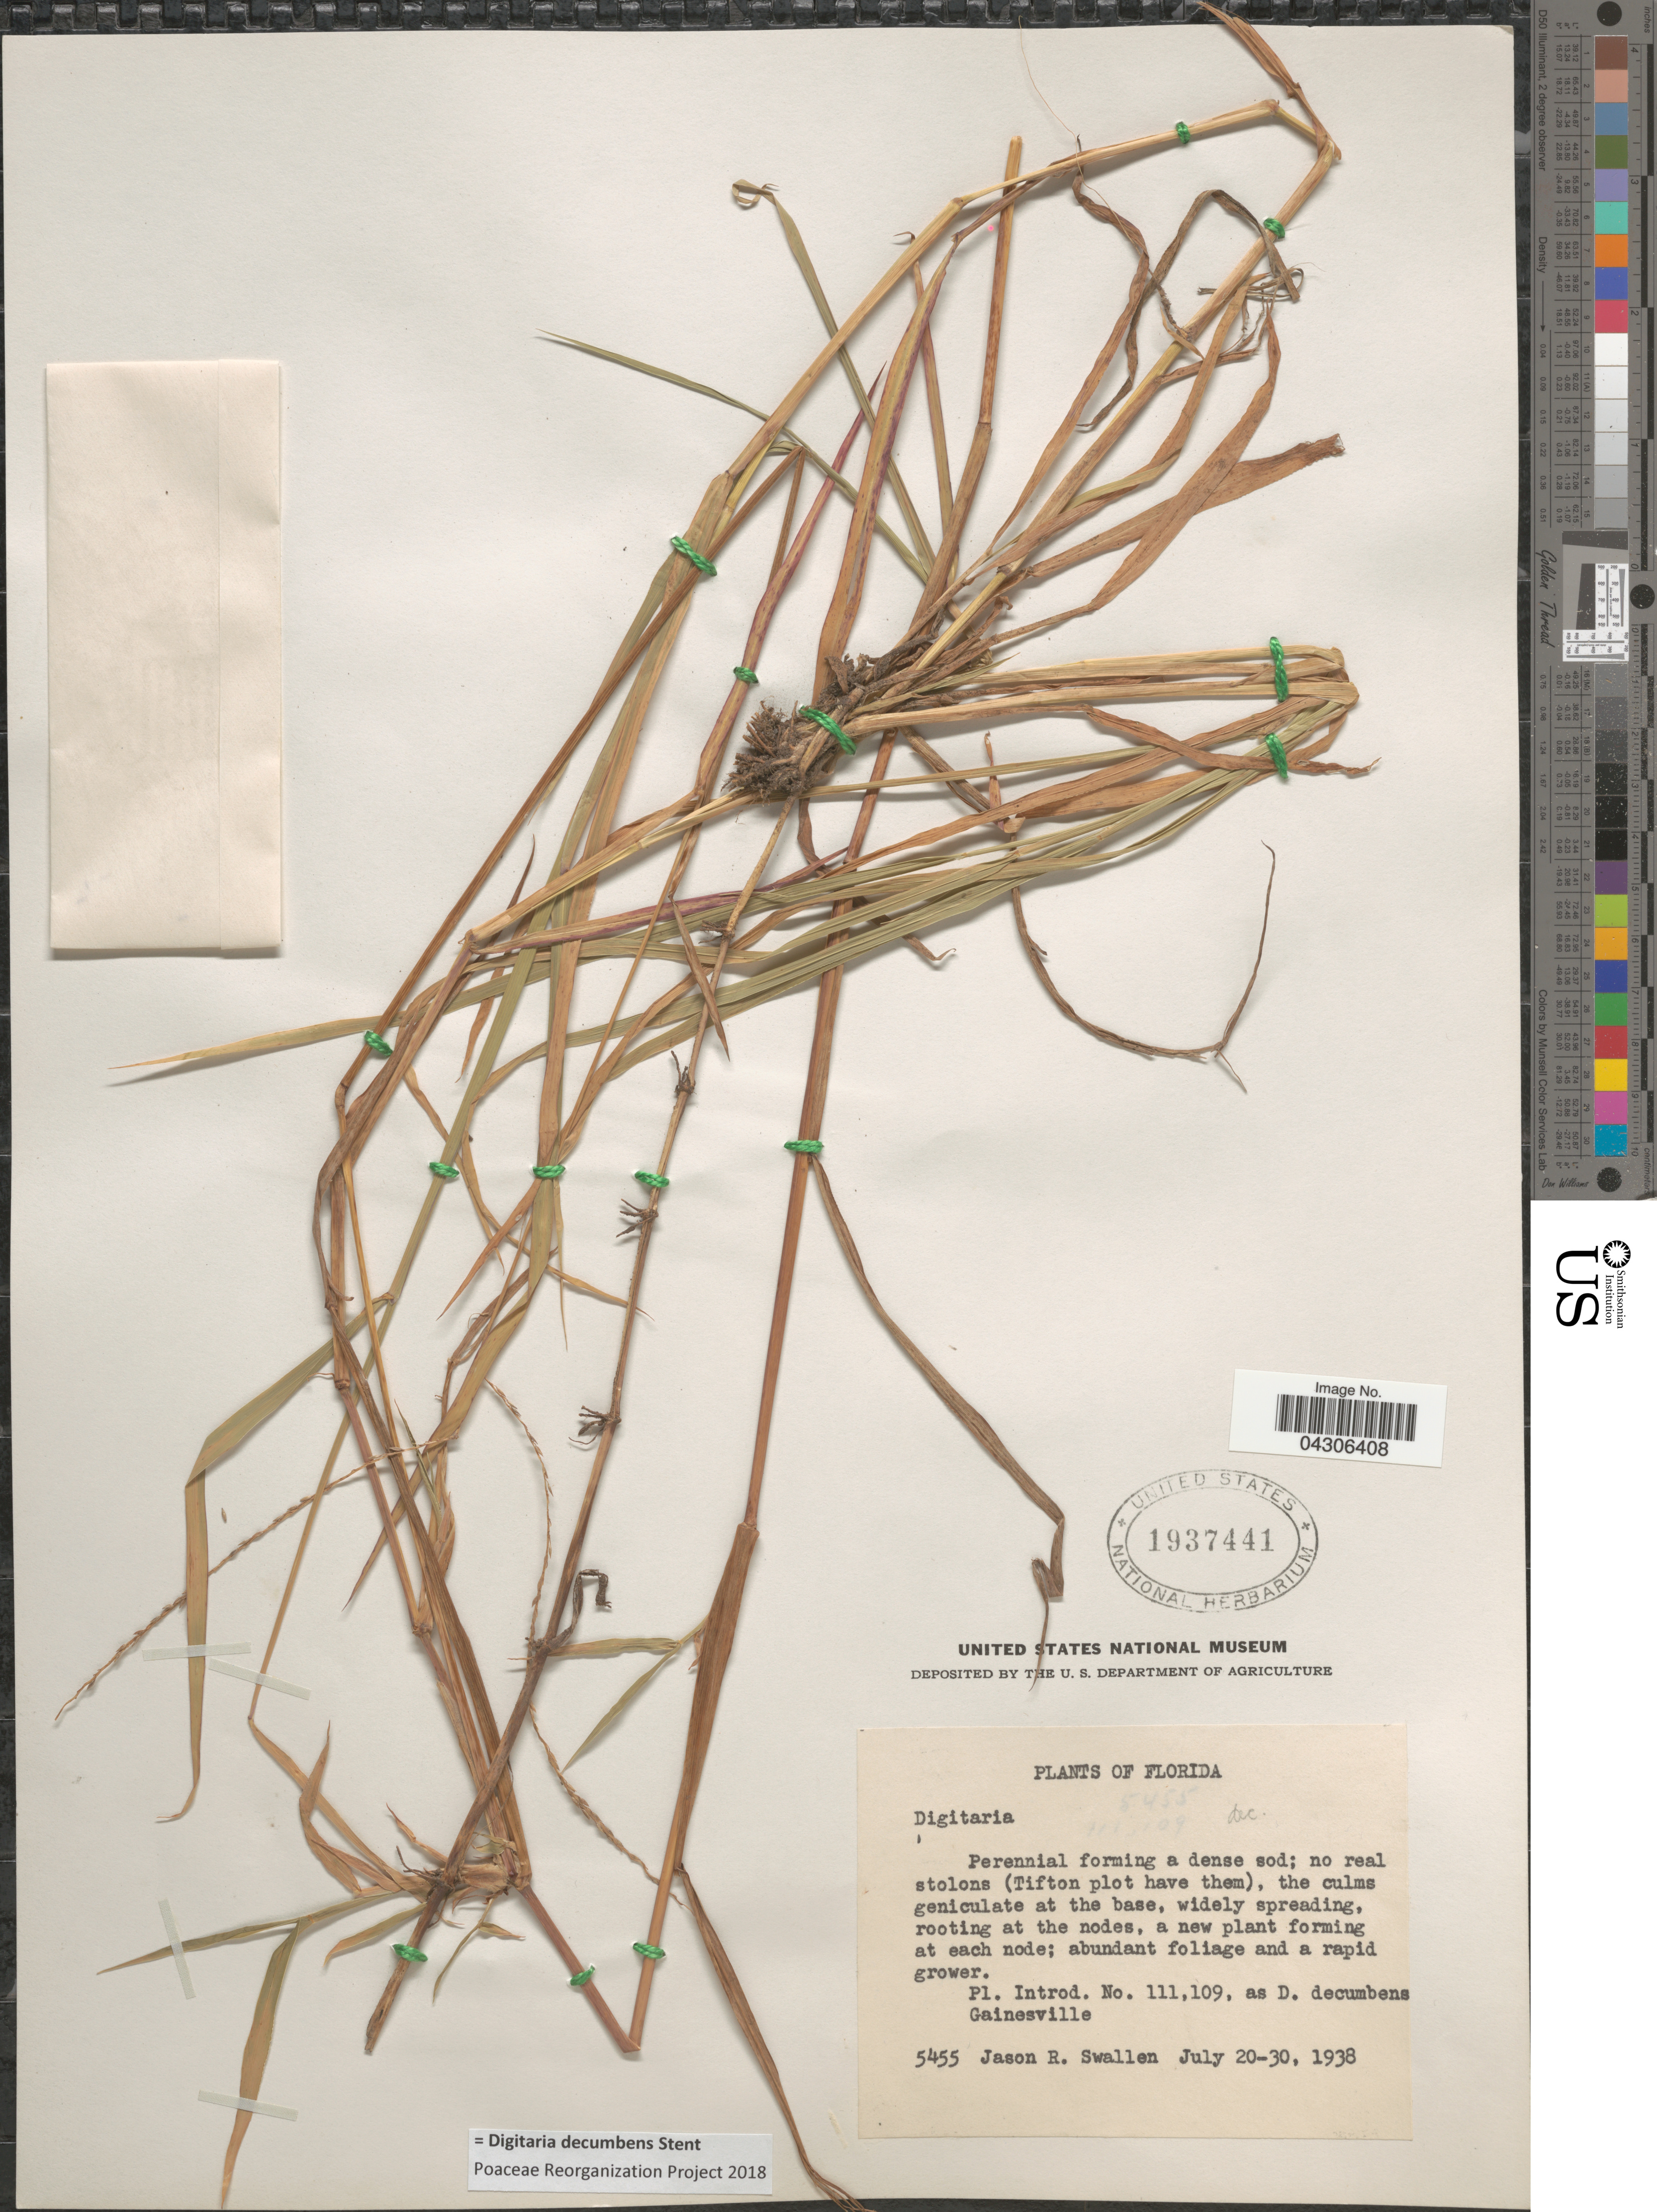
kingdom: Plantae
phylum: Tracheophyta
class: Liliopsida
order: Poales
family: Poaceae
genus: Digitaria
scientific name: Digitaria decumbens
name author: Stent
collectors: J. R. Swallen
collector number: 5455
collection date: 1938-07-20/1938-07-30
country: United States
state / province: Florida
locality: Gainesville.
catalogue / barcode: US 1937441